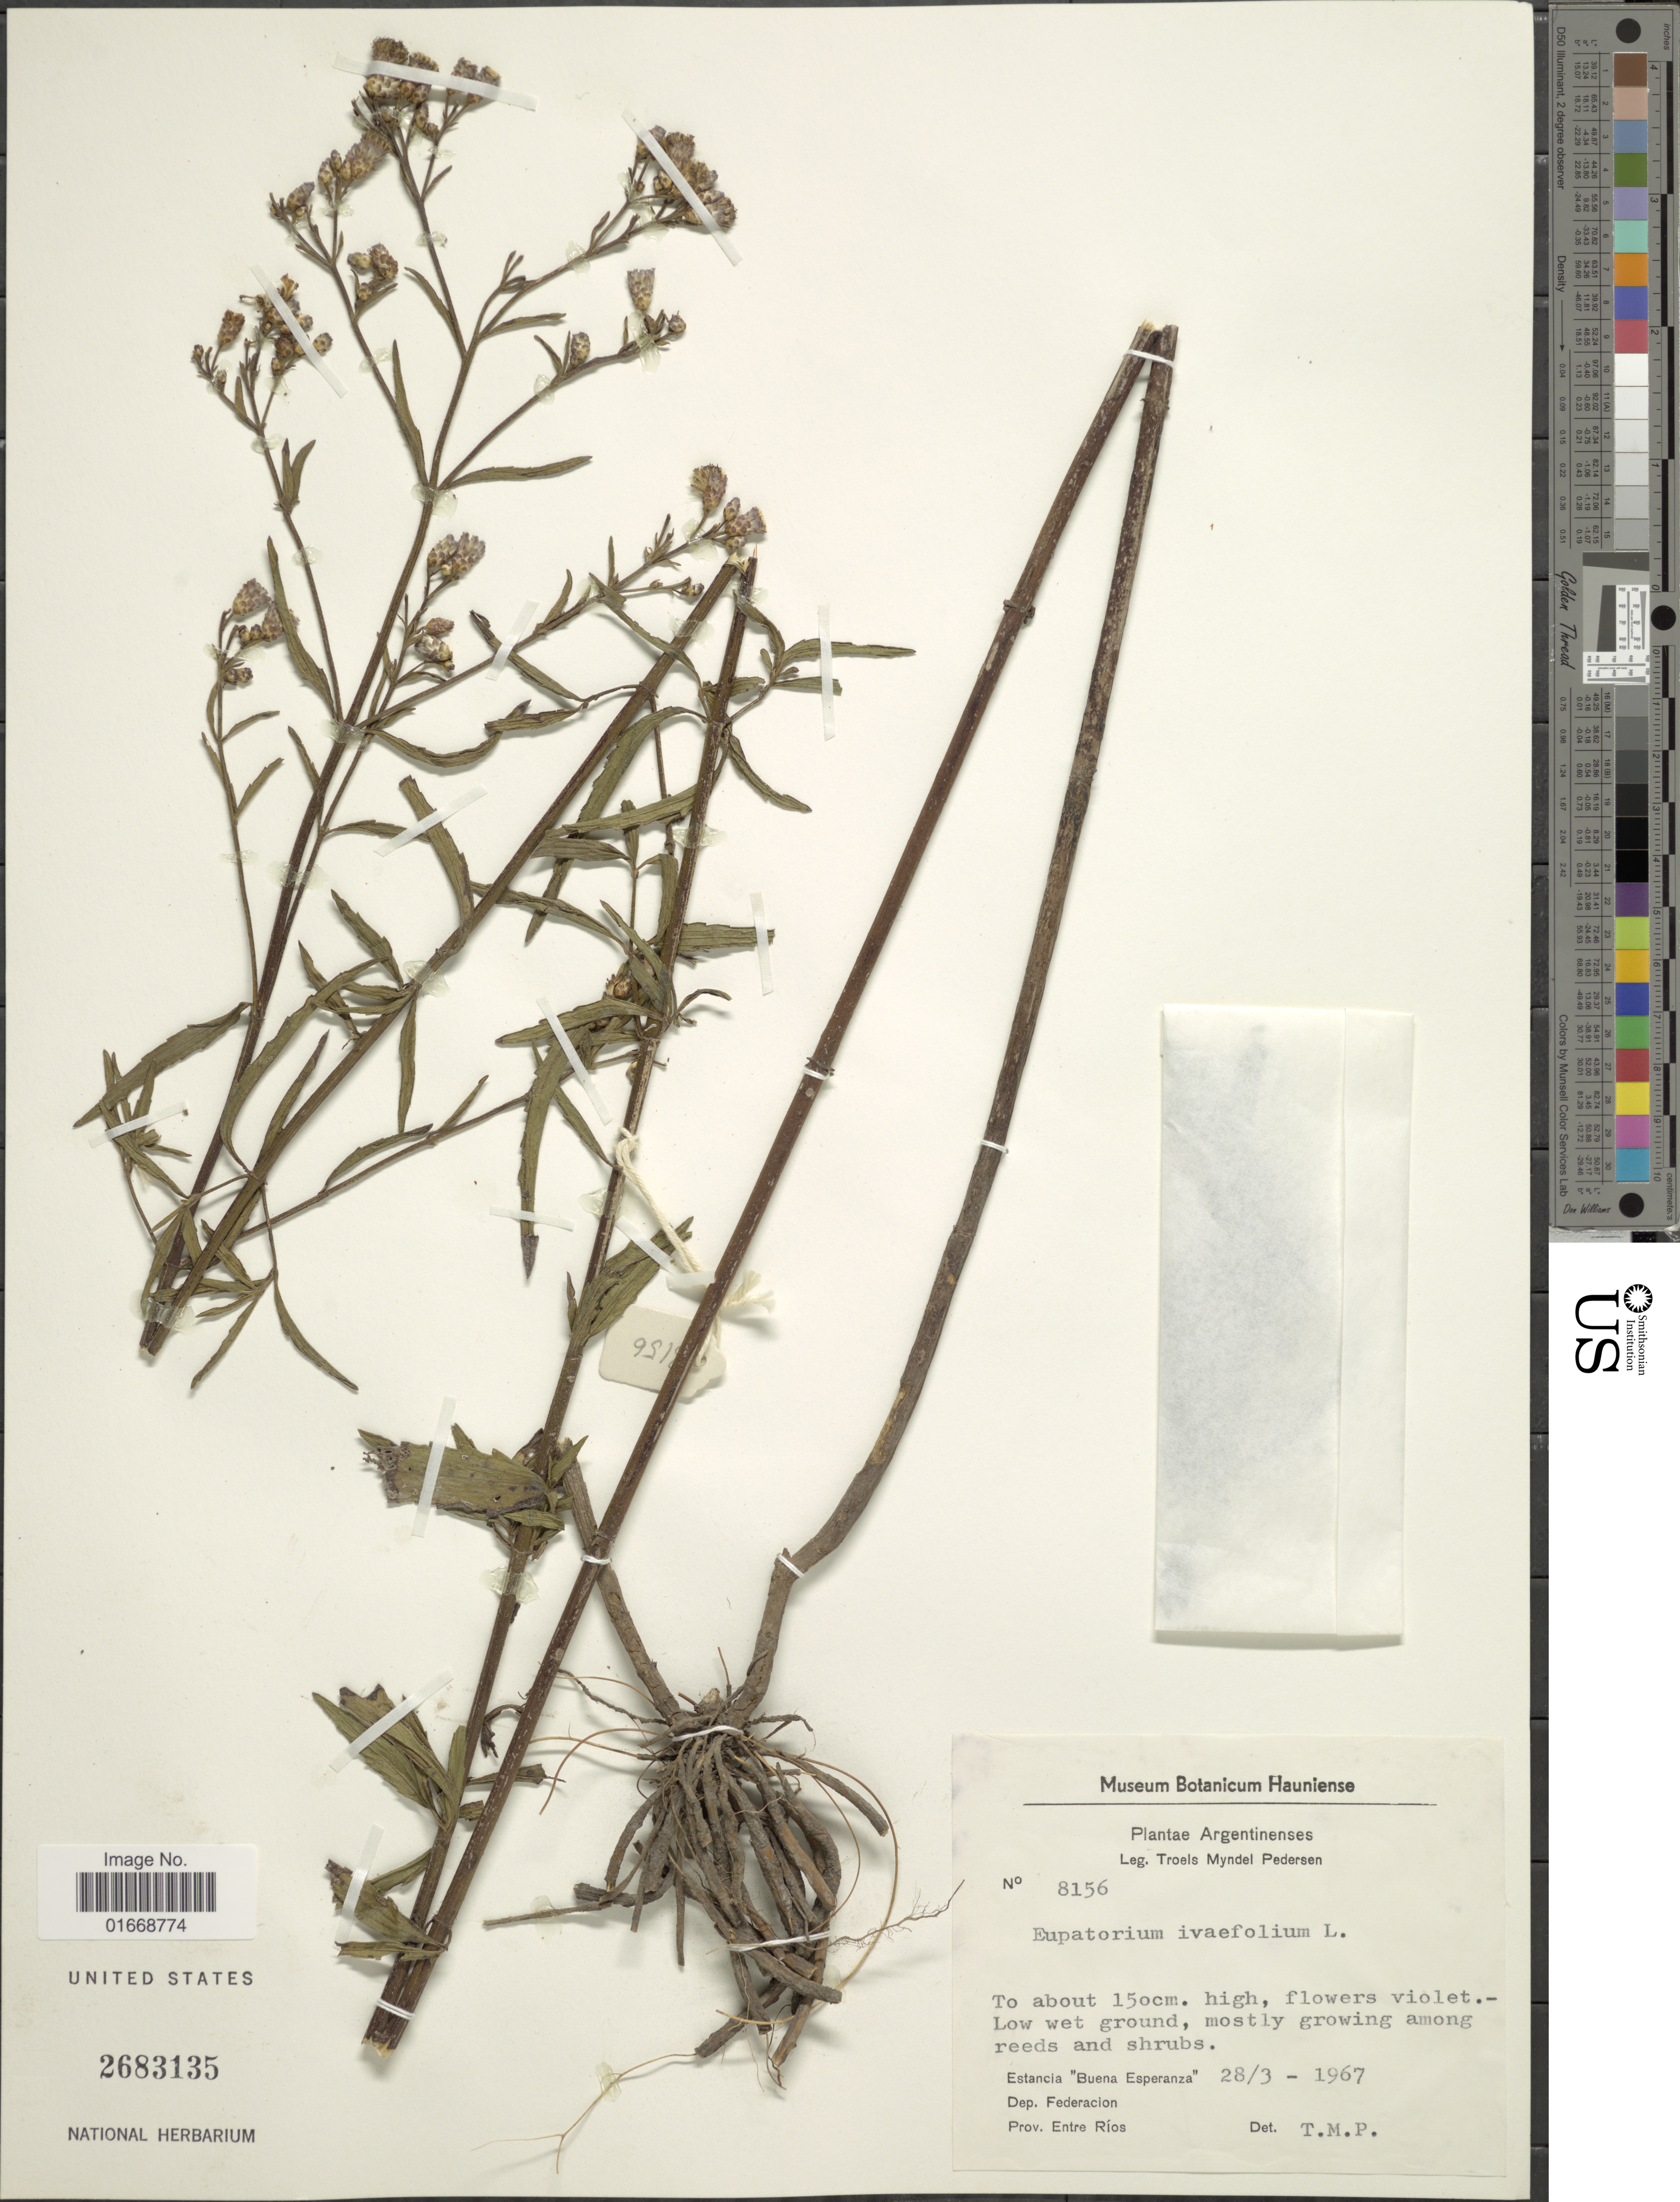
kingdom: Plantae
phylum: Tracheophyta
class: Magnoliopsida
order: Asterales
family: Asteraceae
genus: Chromolaena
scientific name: Chromolaena ivaefolia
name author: (L.) R.M. King & H. Rob.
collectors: T. Pederson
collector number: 8156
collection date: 1967-03-28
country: Argentina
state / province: Entre Rios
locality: Estancia Buena Esperanza, Dep. Federacion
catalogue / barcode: US 2683135